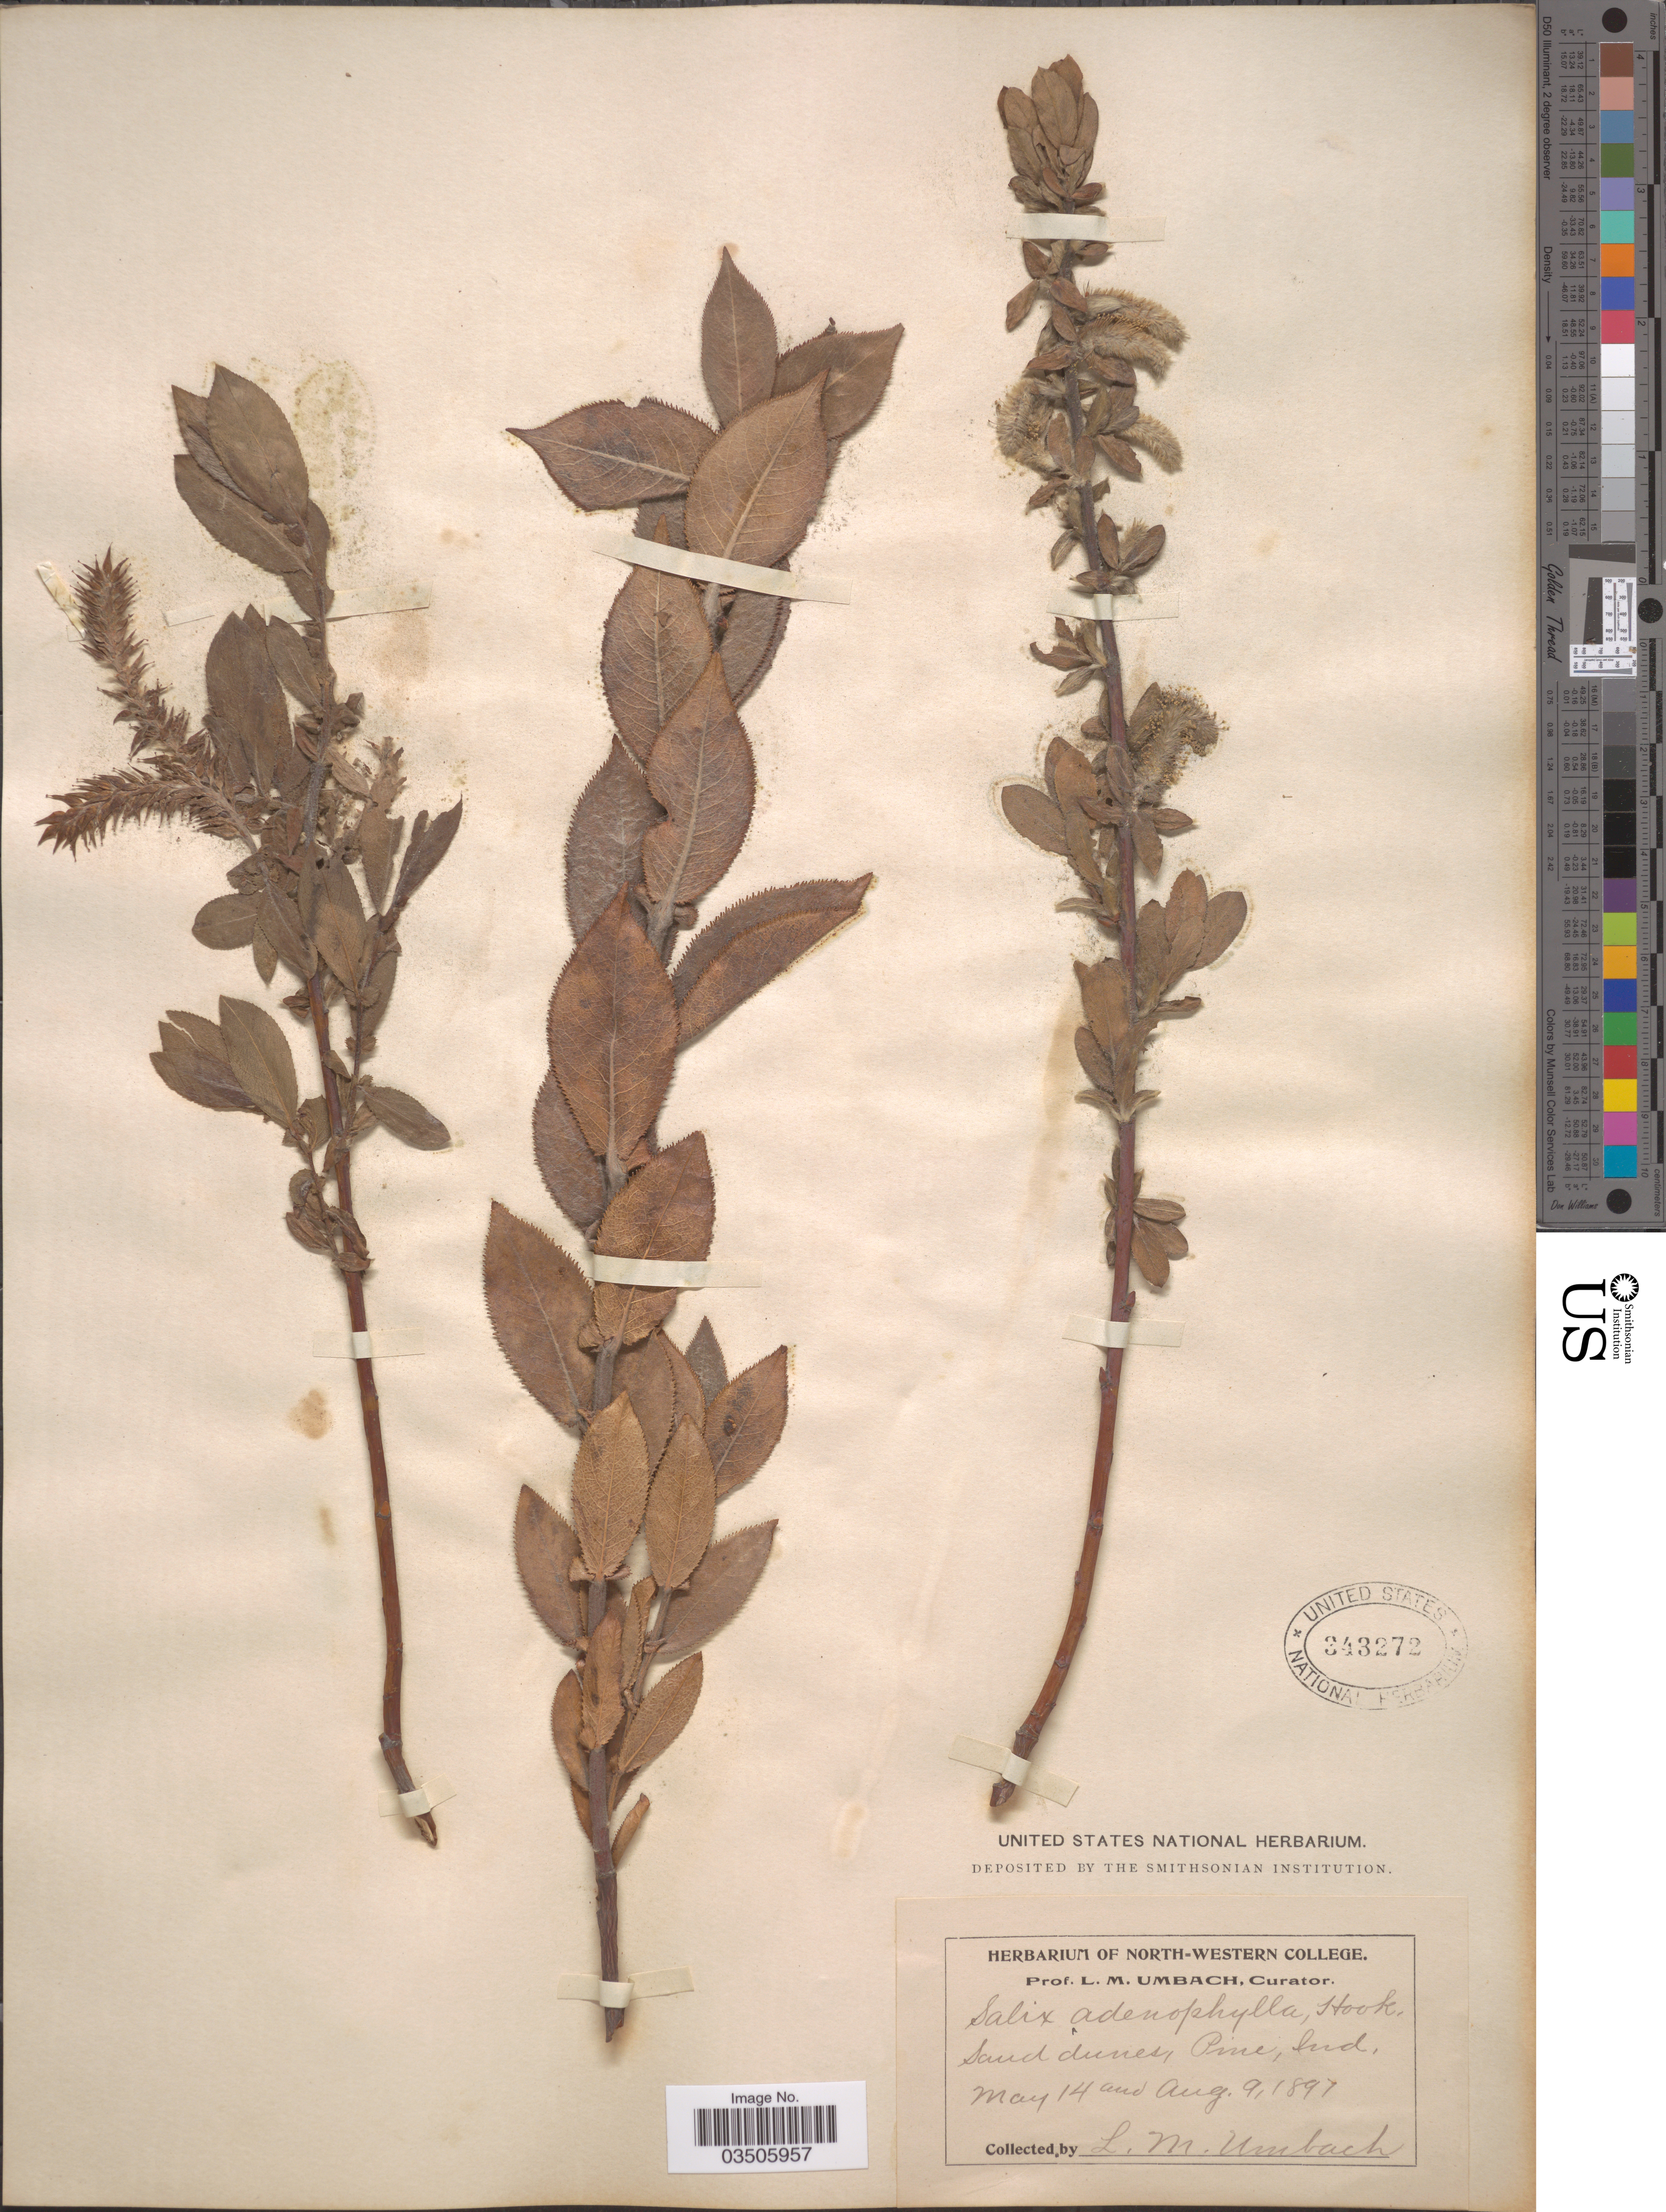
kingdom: Plantae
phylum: Tracheophyta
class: Magnoliopsida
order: Malpighiales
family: Salicaceae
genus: Salix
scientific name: Salix syrticola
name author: Fernald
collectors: L. M. Umbach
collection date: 1897-05-14/1897-08-09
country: United States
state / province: Indiana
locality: Sand dunes, Pine.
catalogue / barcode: US 343272